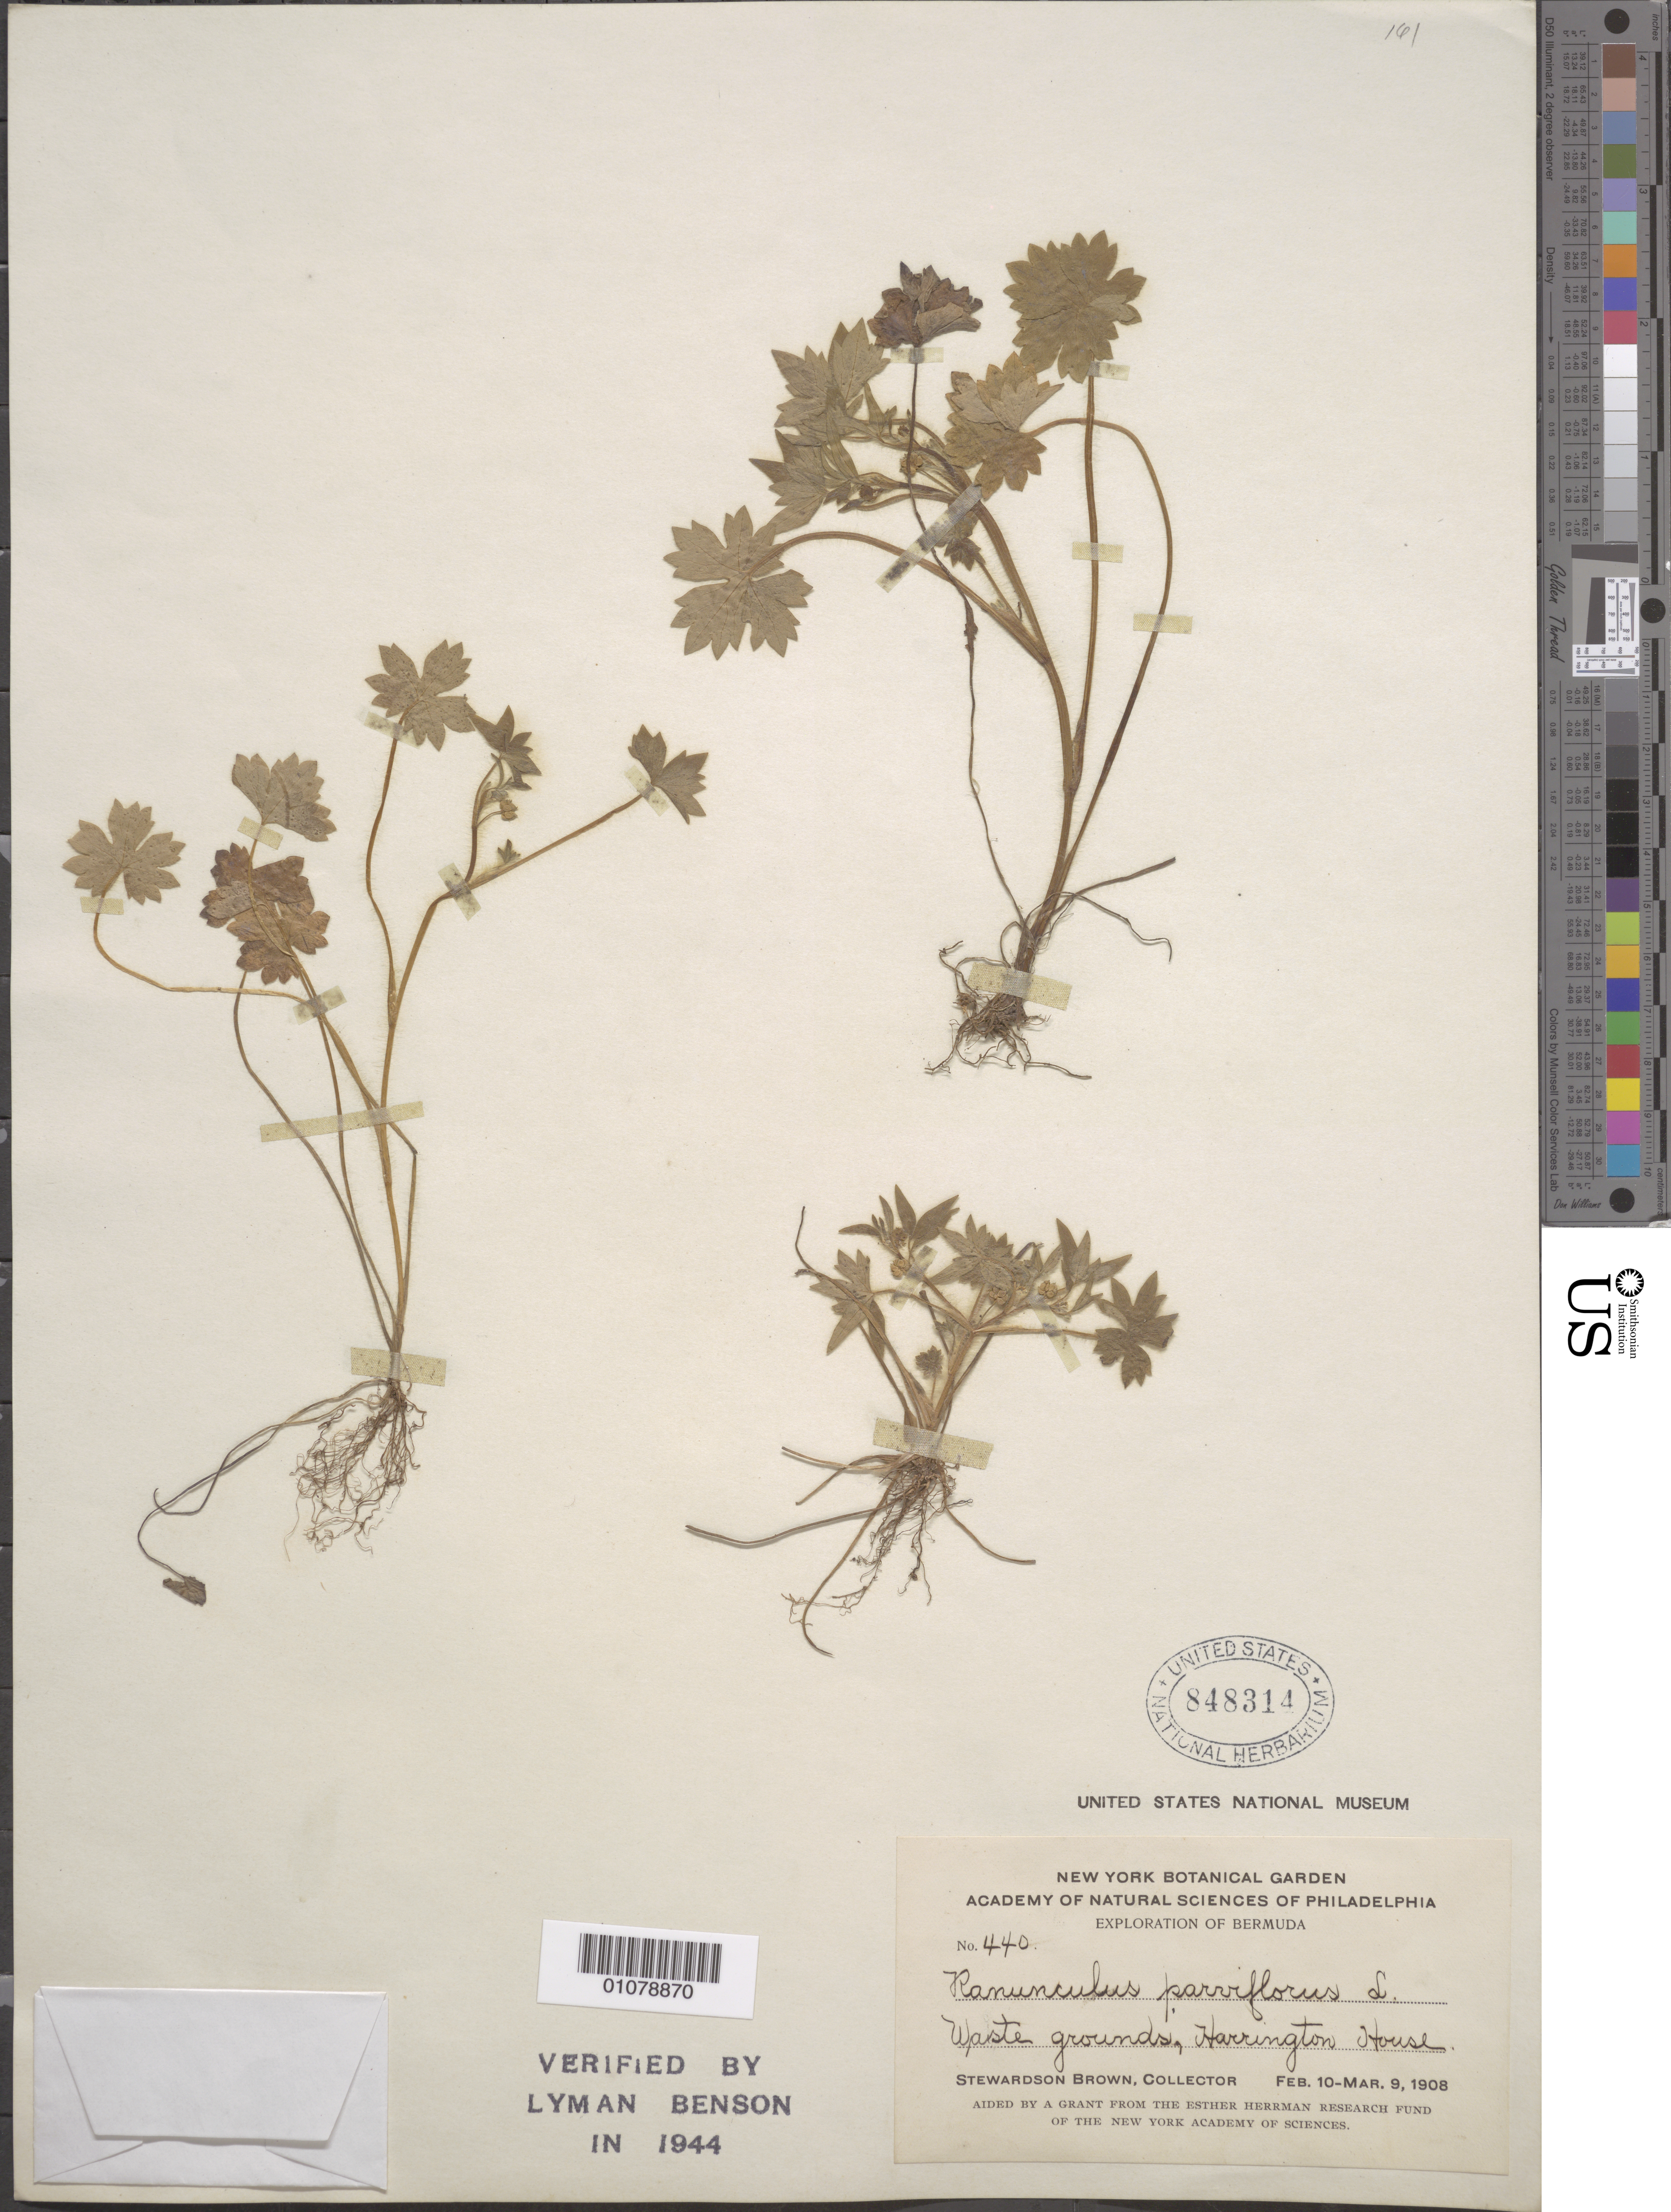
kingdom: Plantae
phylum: Tracheophyta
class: Magnoliopsida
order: Ranunculales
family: Ranunculaceae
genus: Ranunculus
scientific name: Ranunculus parviflorus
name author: L.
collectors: S. Brown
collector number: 440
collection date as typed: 10 Feb 1908 to 09 Mar 1908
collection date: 1908-02-10/1908-03-09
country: Bermuda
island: Bermuda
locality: Harrington House.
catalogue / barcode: US 848314